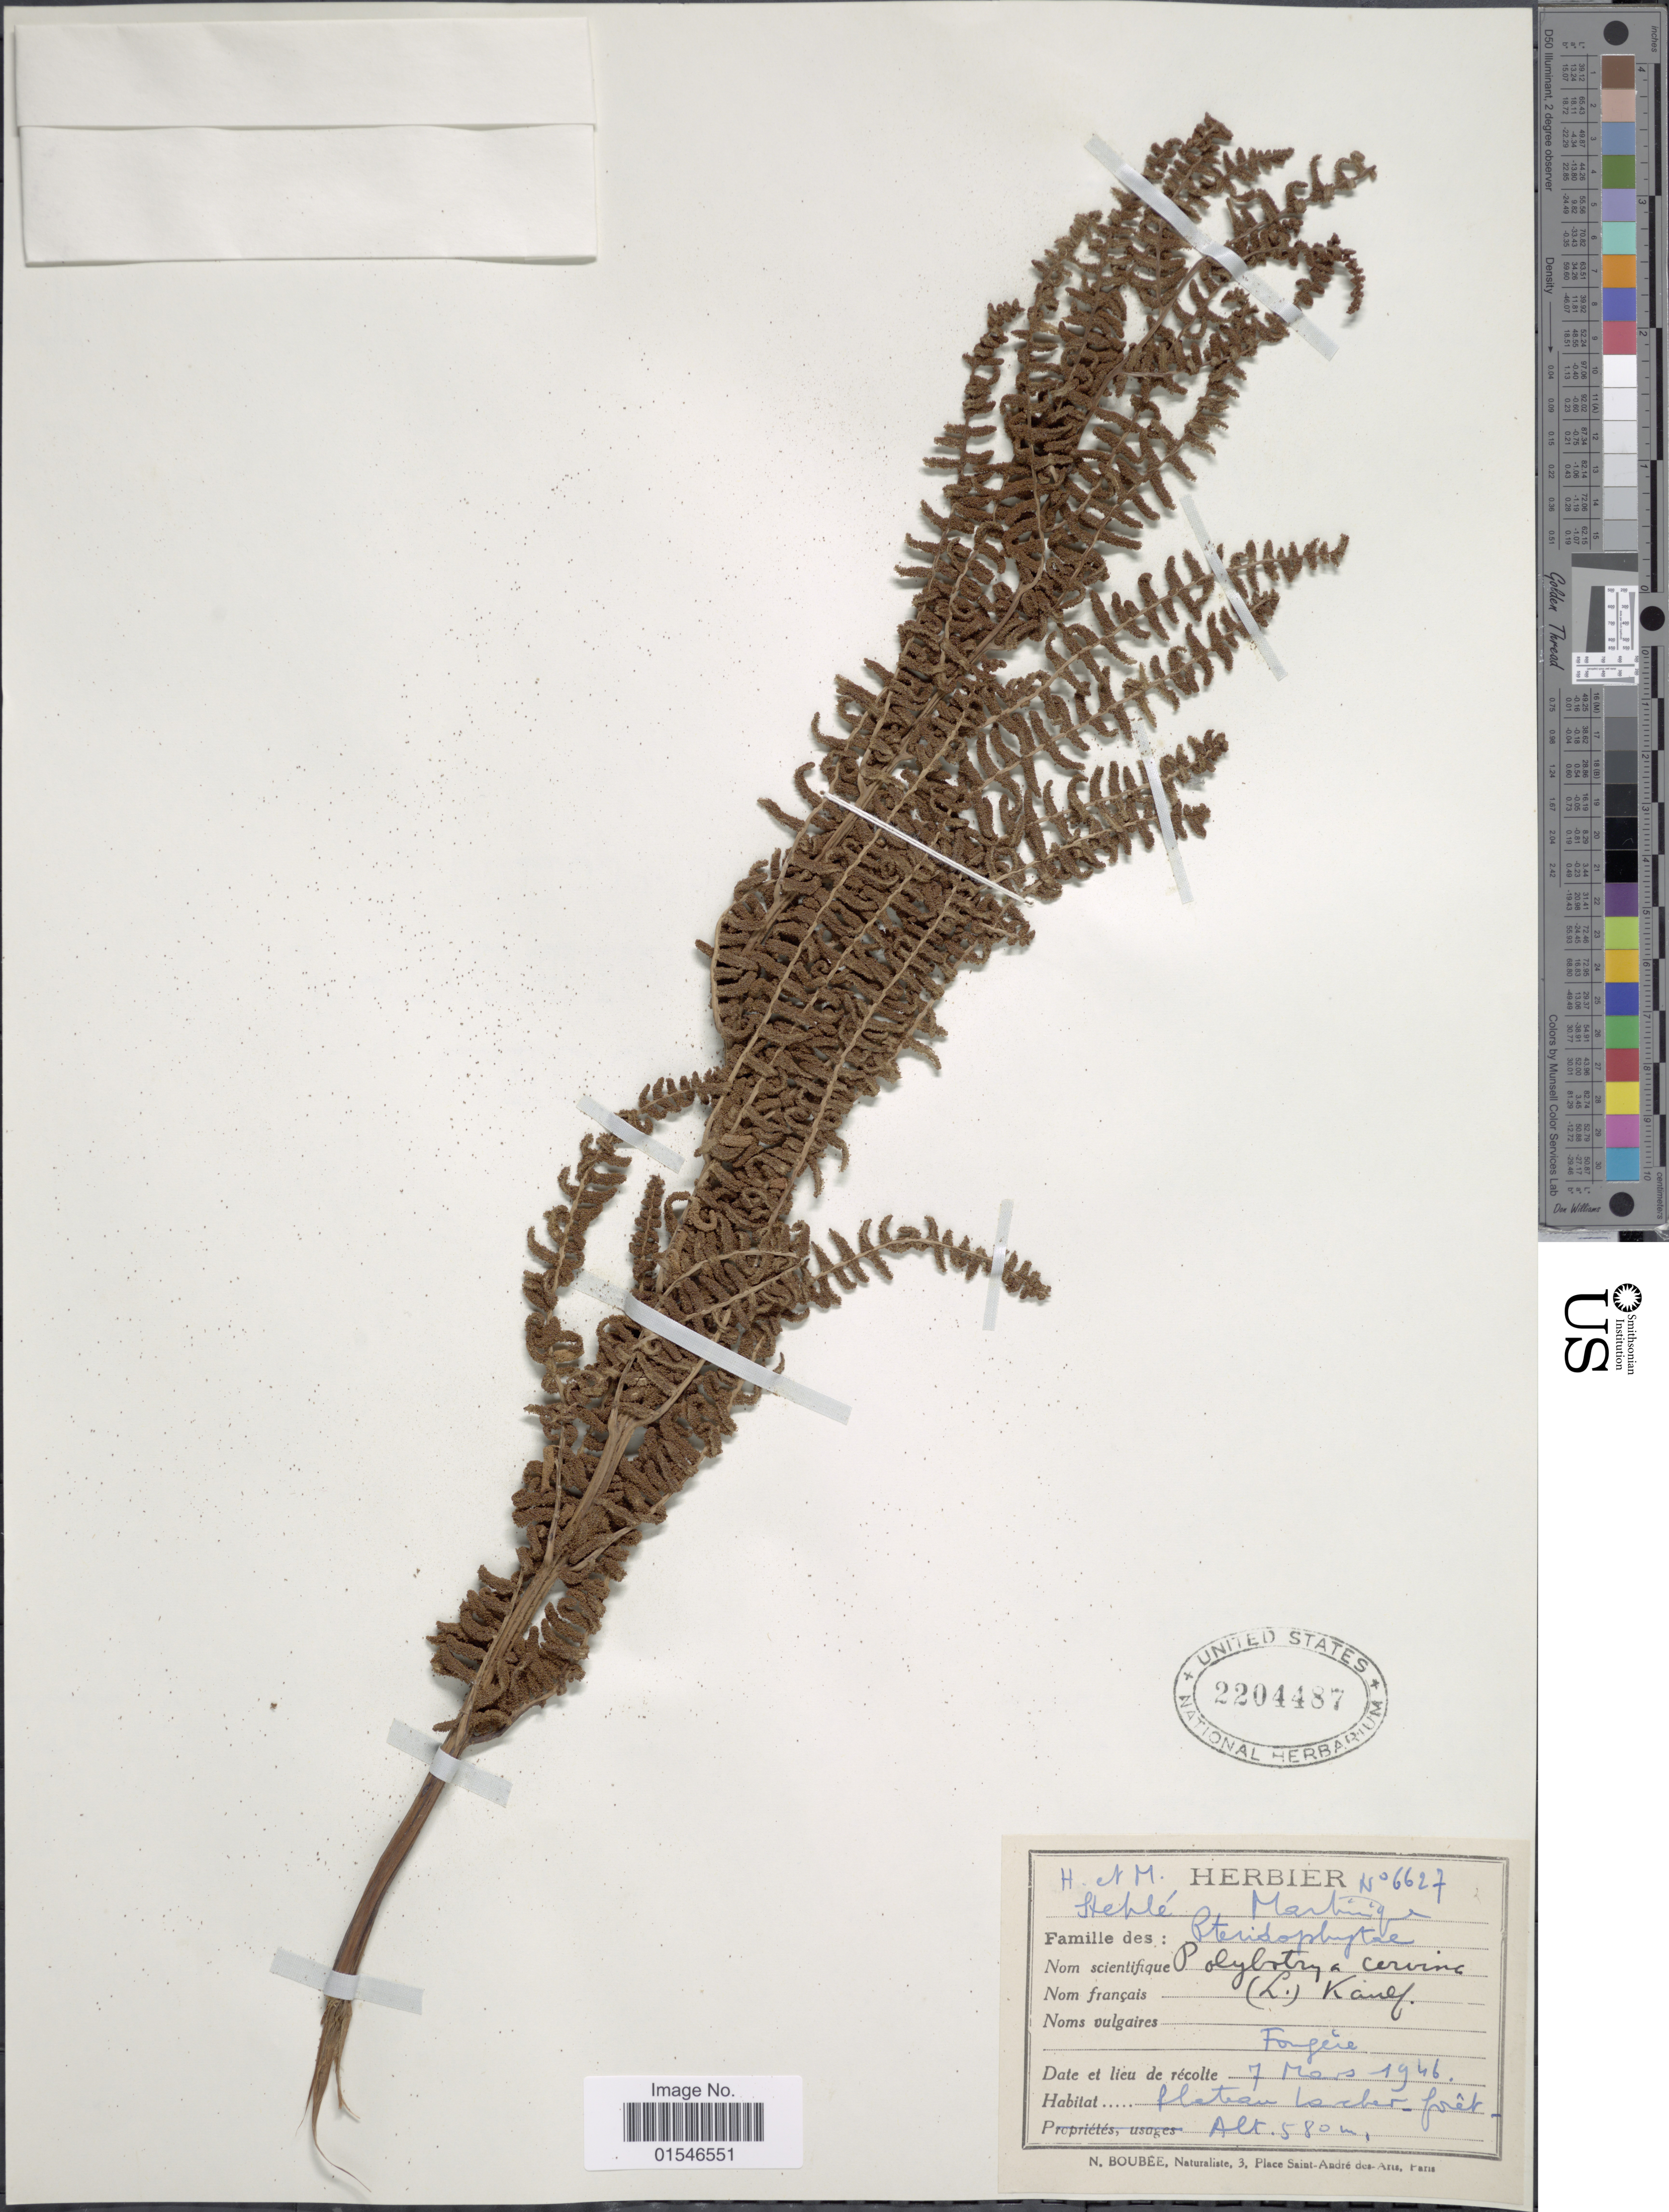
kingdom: Plantae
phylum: Tracheophyta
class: Polypodiopsida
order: Polypodiales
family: Dryopteridaceae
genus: Olfersia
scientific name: Olfersia cervina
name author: (L.) Kunze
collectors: H. Stehlé & M. Stehlé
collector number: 6627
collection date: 1946-03-07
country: Martinique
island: Martinique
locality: Plateau Larcher- forêt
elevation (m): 580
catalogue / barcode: US 2204487